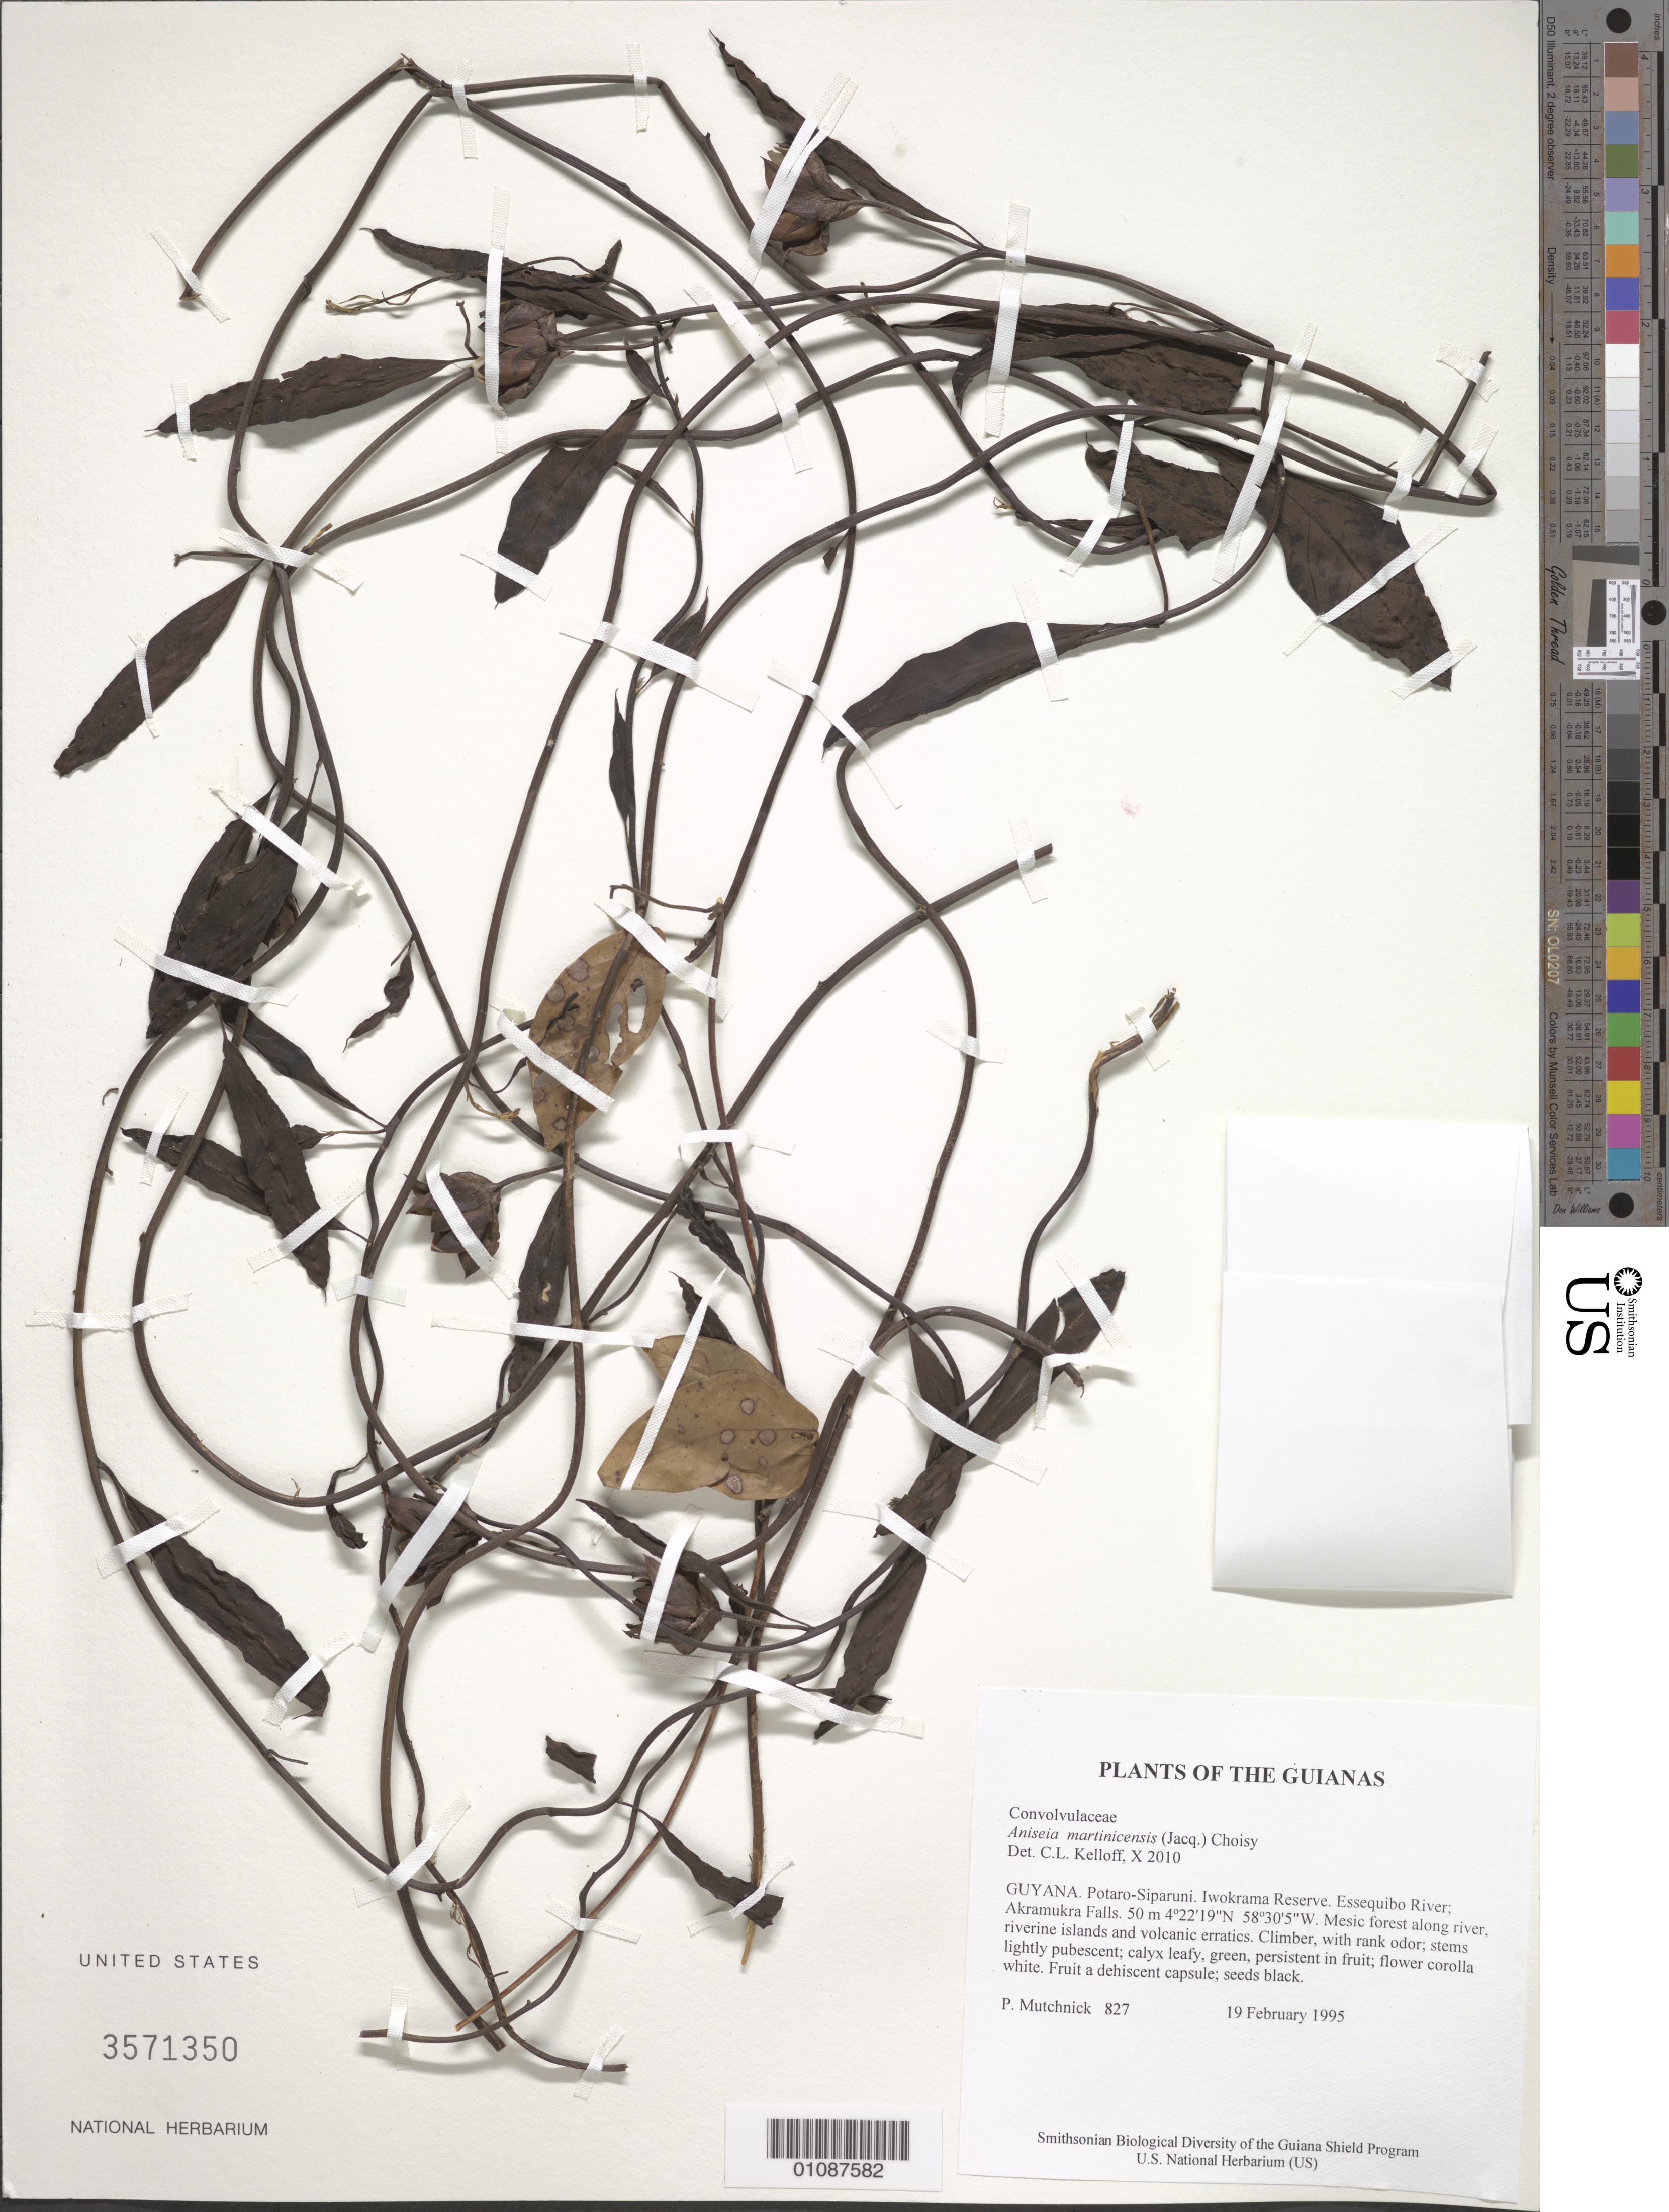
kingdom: Plantae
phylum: Tracheophyta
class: Magnoliopsida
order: Solanales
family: Convolvulaceae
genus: Aniseia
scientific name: Aniseia martinicensis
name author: (Jacq.) Choisy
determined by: Kelloff, Carol L., (US), Smithsonian Institution - National Museum of Natural History (UNITED STATES)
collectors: P. Mutchnick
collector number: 827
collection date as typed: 19 February 1995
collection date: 1995-02-19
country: Guyana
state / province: Potaro-Siparuni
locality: Iwokrama Reserve. Essequibo River; Akramukra Falls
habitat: Mesic forest along river, riverine islands and volcanic erratics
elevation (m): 50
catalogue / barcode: US 3571350